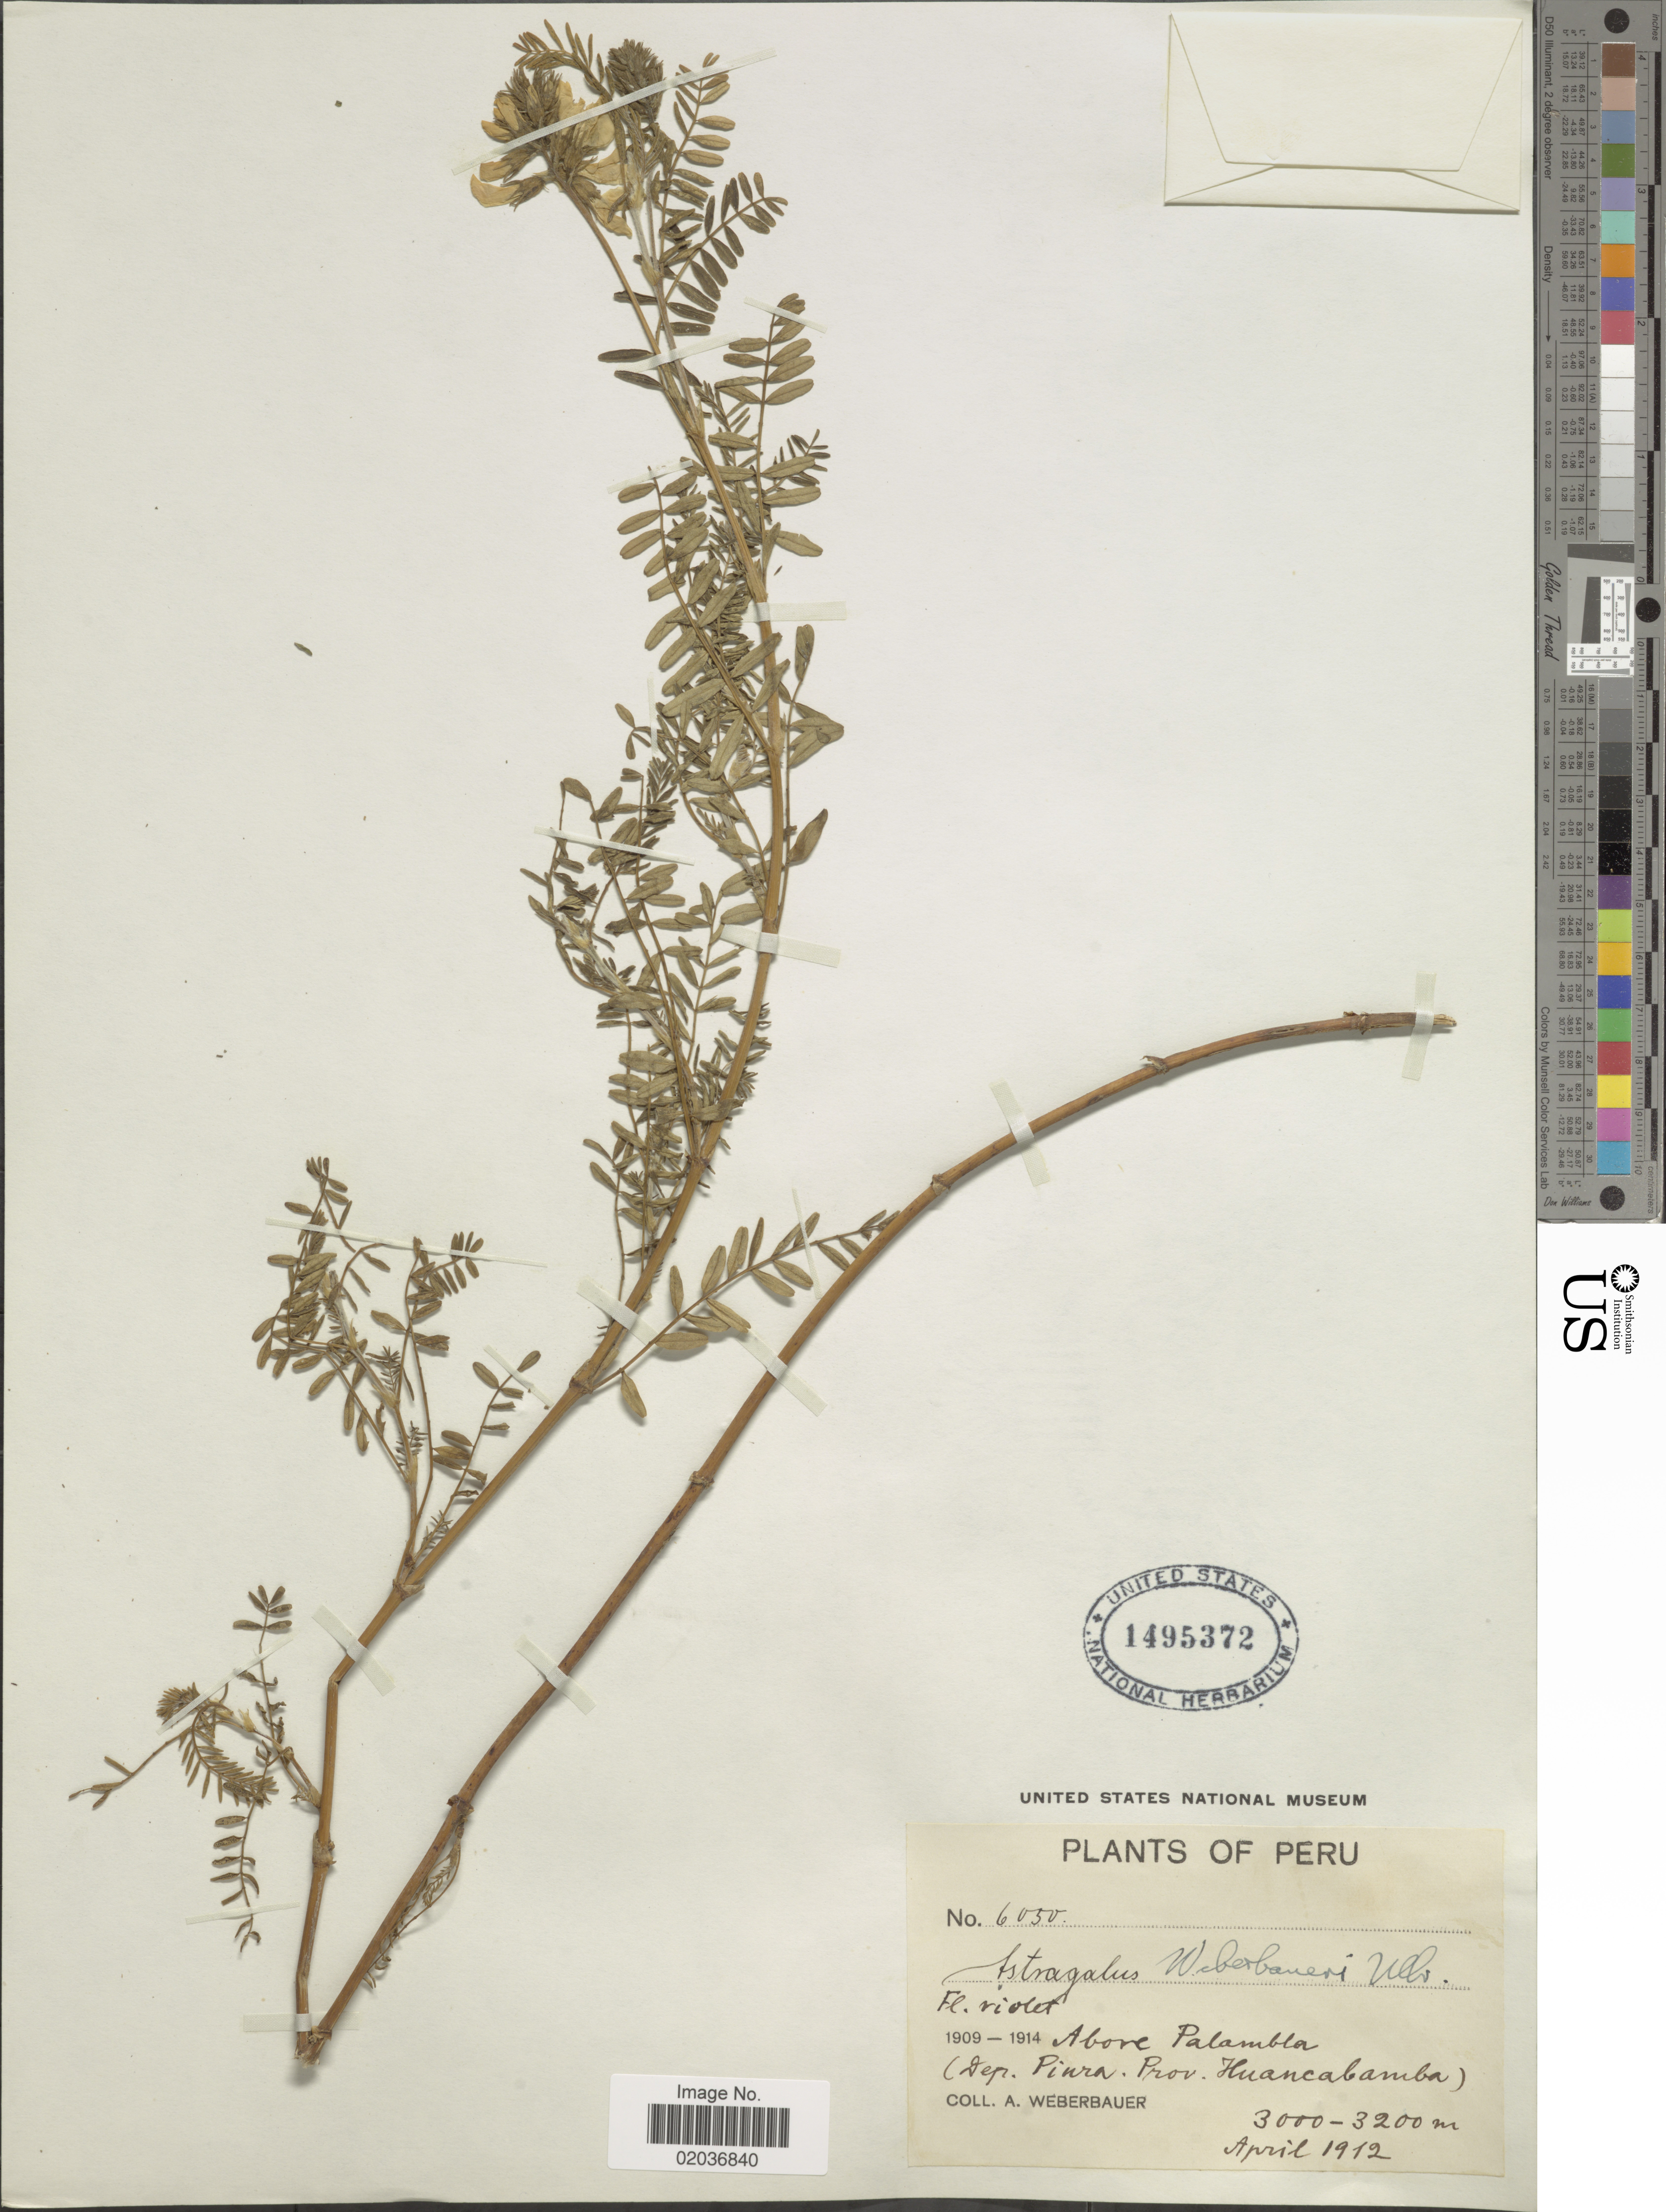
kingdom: Plantae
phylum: Tracheophyta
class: Magnoliopsida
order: Fabales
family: Fabaceae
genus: Astragalus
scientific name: Astragalus weberbaueri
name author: Ulbr.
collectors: A. Weberbauer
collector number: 6050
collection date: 1912-04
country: Peru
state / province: Piura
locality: Above Palambla (Dep. Piura, Prov. Huancabamba)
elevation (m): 3000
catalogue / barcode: US 1495372